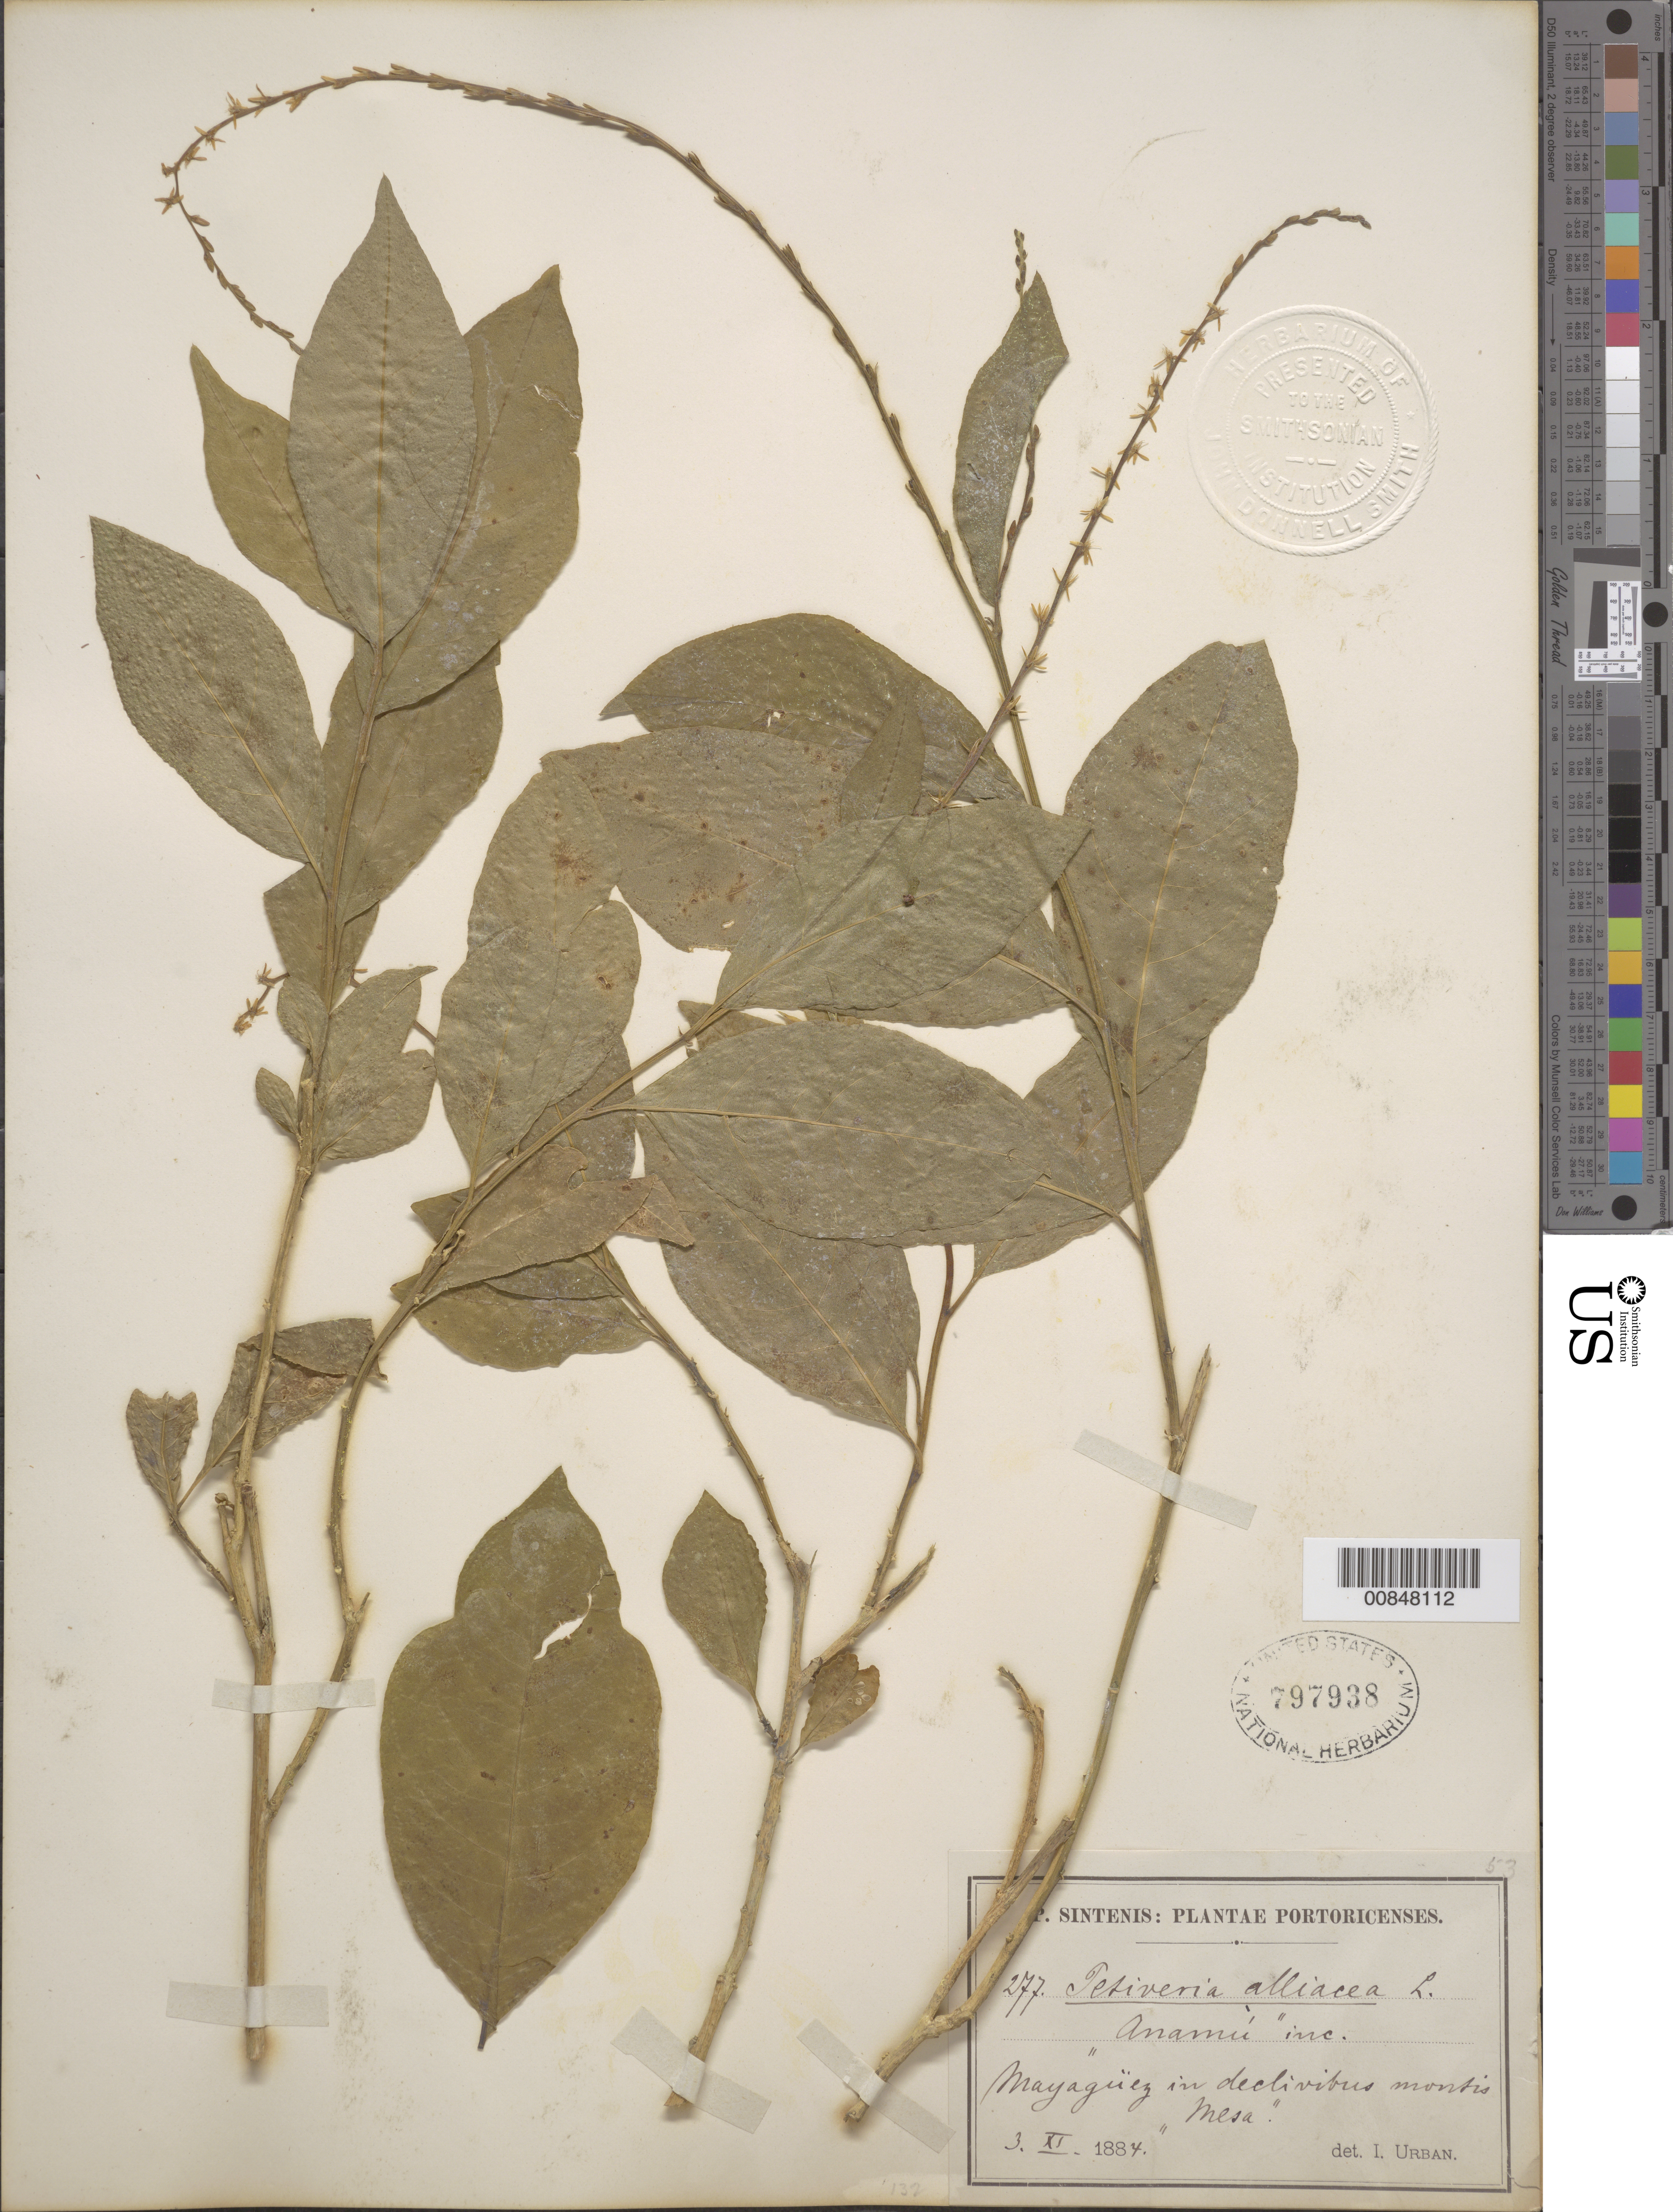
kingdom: Plantae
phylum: Tracheophyta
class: Magnoliopsida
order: Caryophyllales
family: Phytolaccaceae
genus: Petiveria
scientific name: Petiveria alliacea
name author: L.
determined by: Urban, Ignatz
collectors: P. Sintenis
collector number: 277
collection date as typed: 03 Nov 1884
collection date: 1884-11-03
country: Puerto Rico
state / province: Mayagüez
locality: Mayagüez.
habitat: In declivibus montis mesa.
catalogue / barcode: US 797938